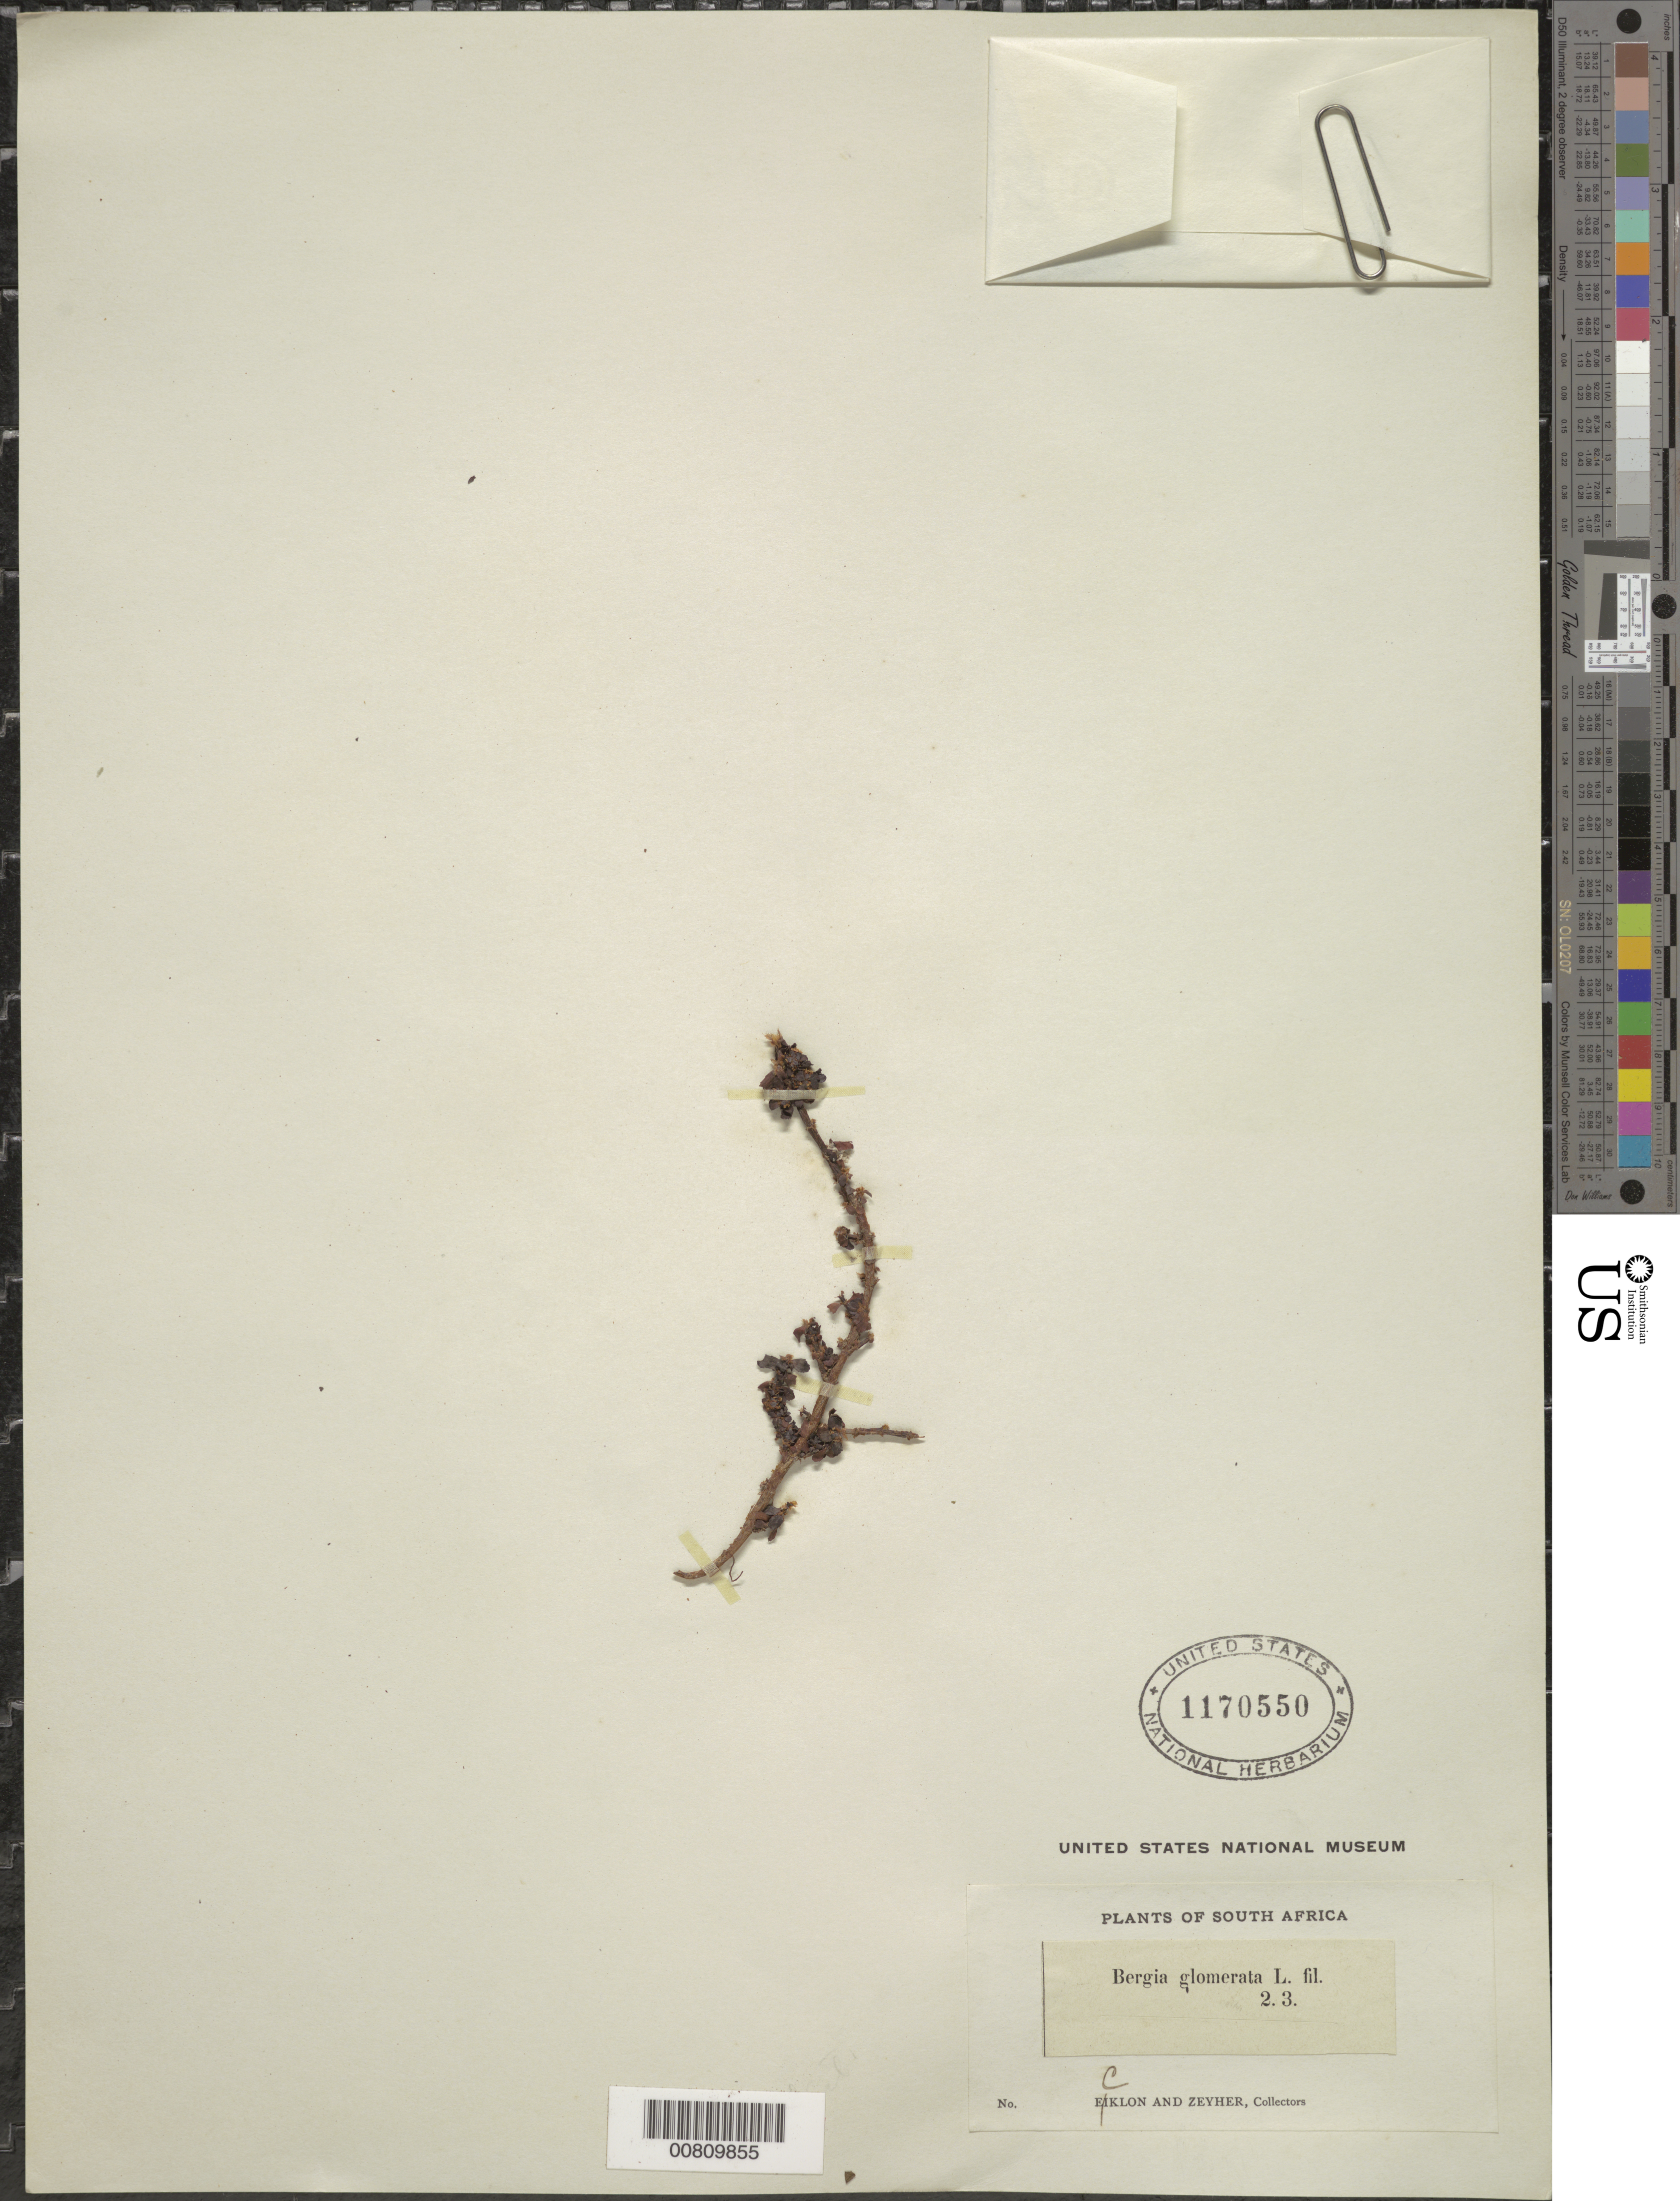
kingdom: Plantae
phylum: Tracheophyta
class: Magnoliopsida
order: Malpighiales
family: Elatinaceae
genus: Bergia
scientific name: Bergia glomerata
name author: L. f.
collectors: C. F. Ecklon & C. Zeyher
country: South Africa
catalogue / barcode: US 1170550